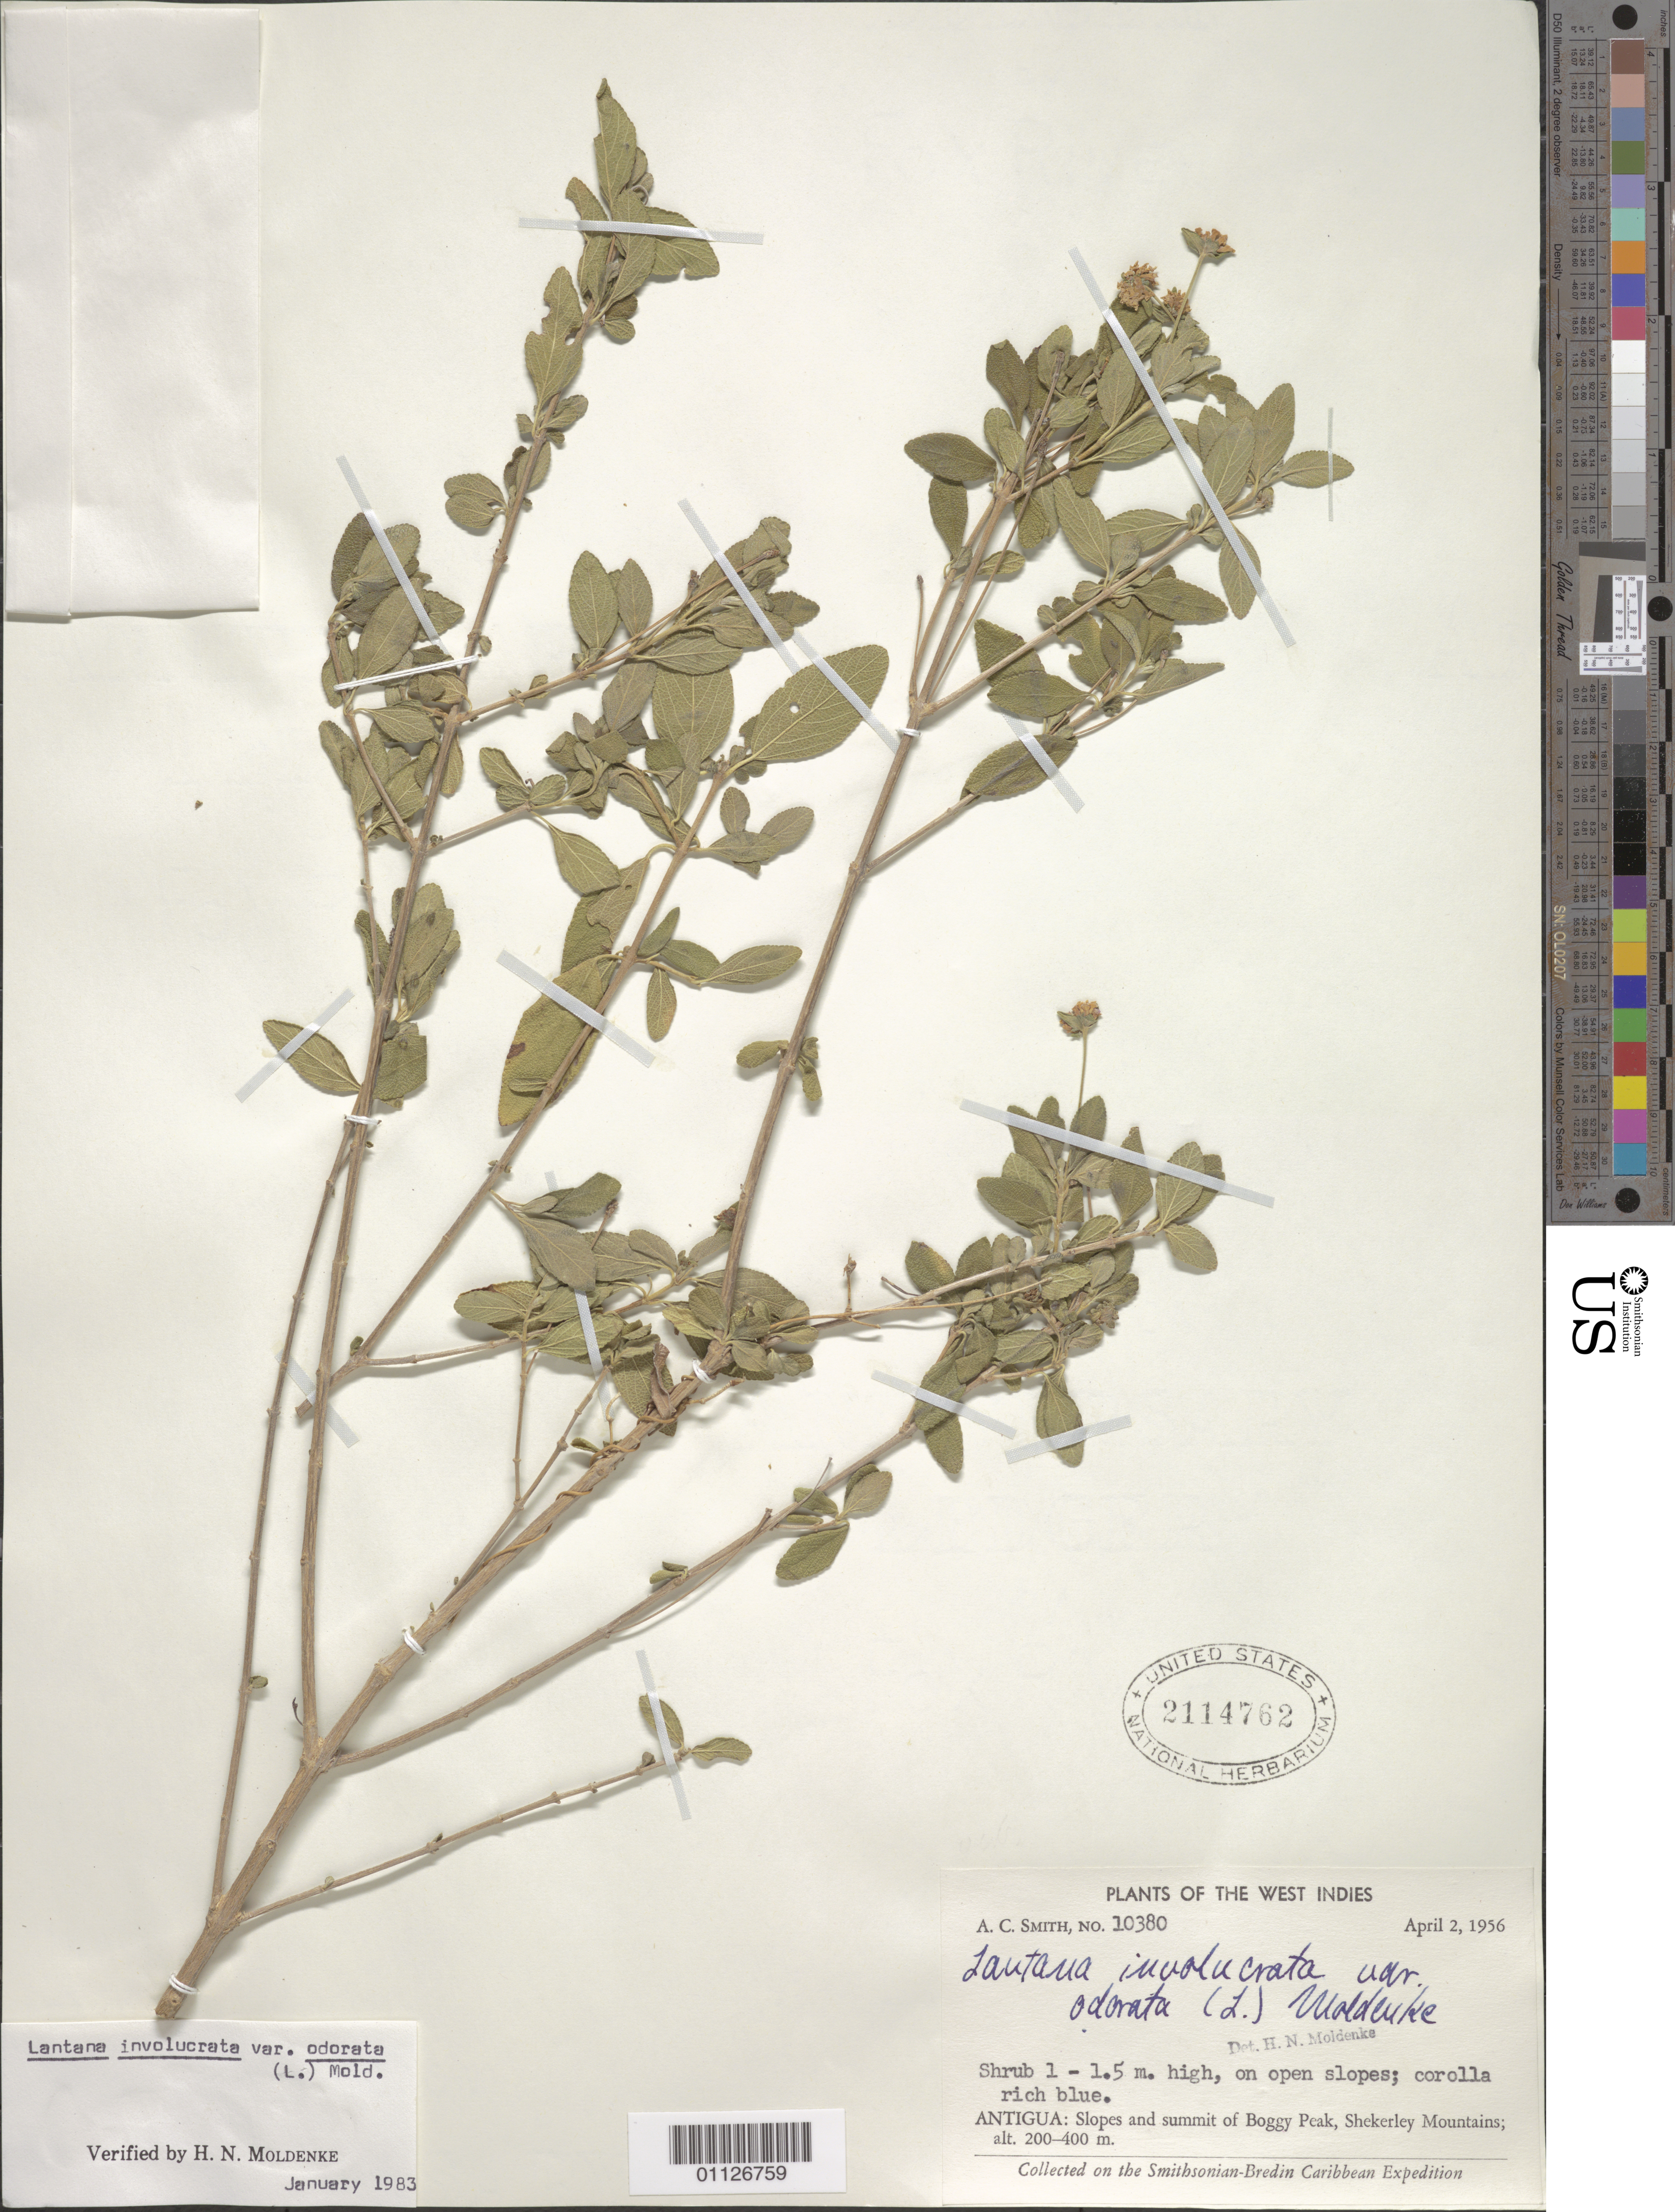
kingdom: Plantae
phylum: Tracheophyta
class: Magnoliopsida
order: Lamiales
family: Verbenaceae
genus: Lantana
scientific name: Lantana involucrata var. odorata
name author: (L.) Moldenke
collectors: A. C. Smith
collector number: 10380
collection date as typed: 02 Apr 1956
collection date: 1956-04-02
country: Antigua and Barbuda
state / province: Saint Mary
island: Antigua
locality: Slopes and summit of Boggy Peak, Shekerley Mountains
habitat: on open slopes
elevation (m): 200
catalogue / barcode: US 2114762